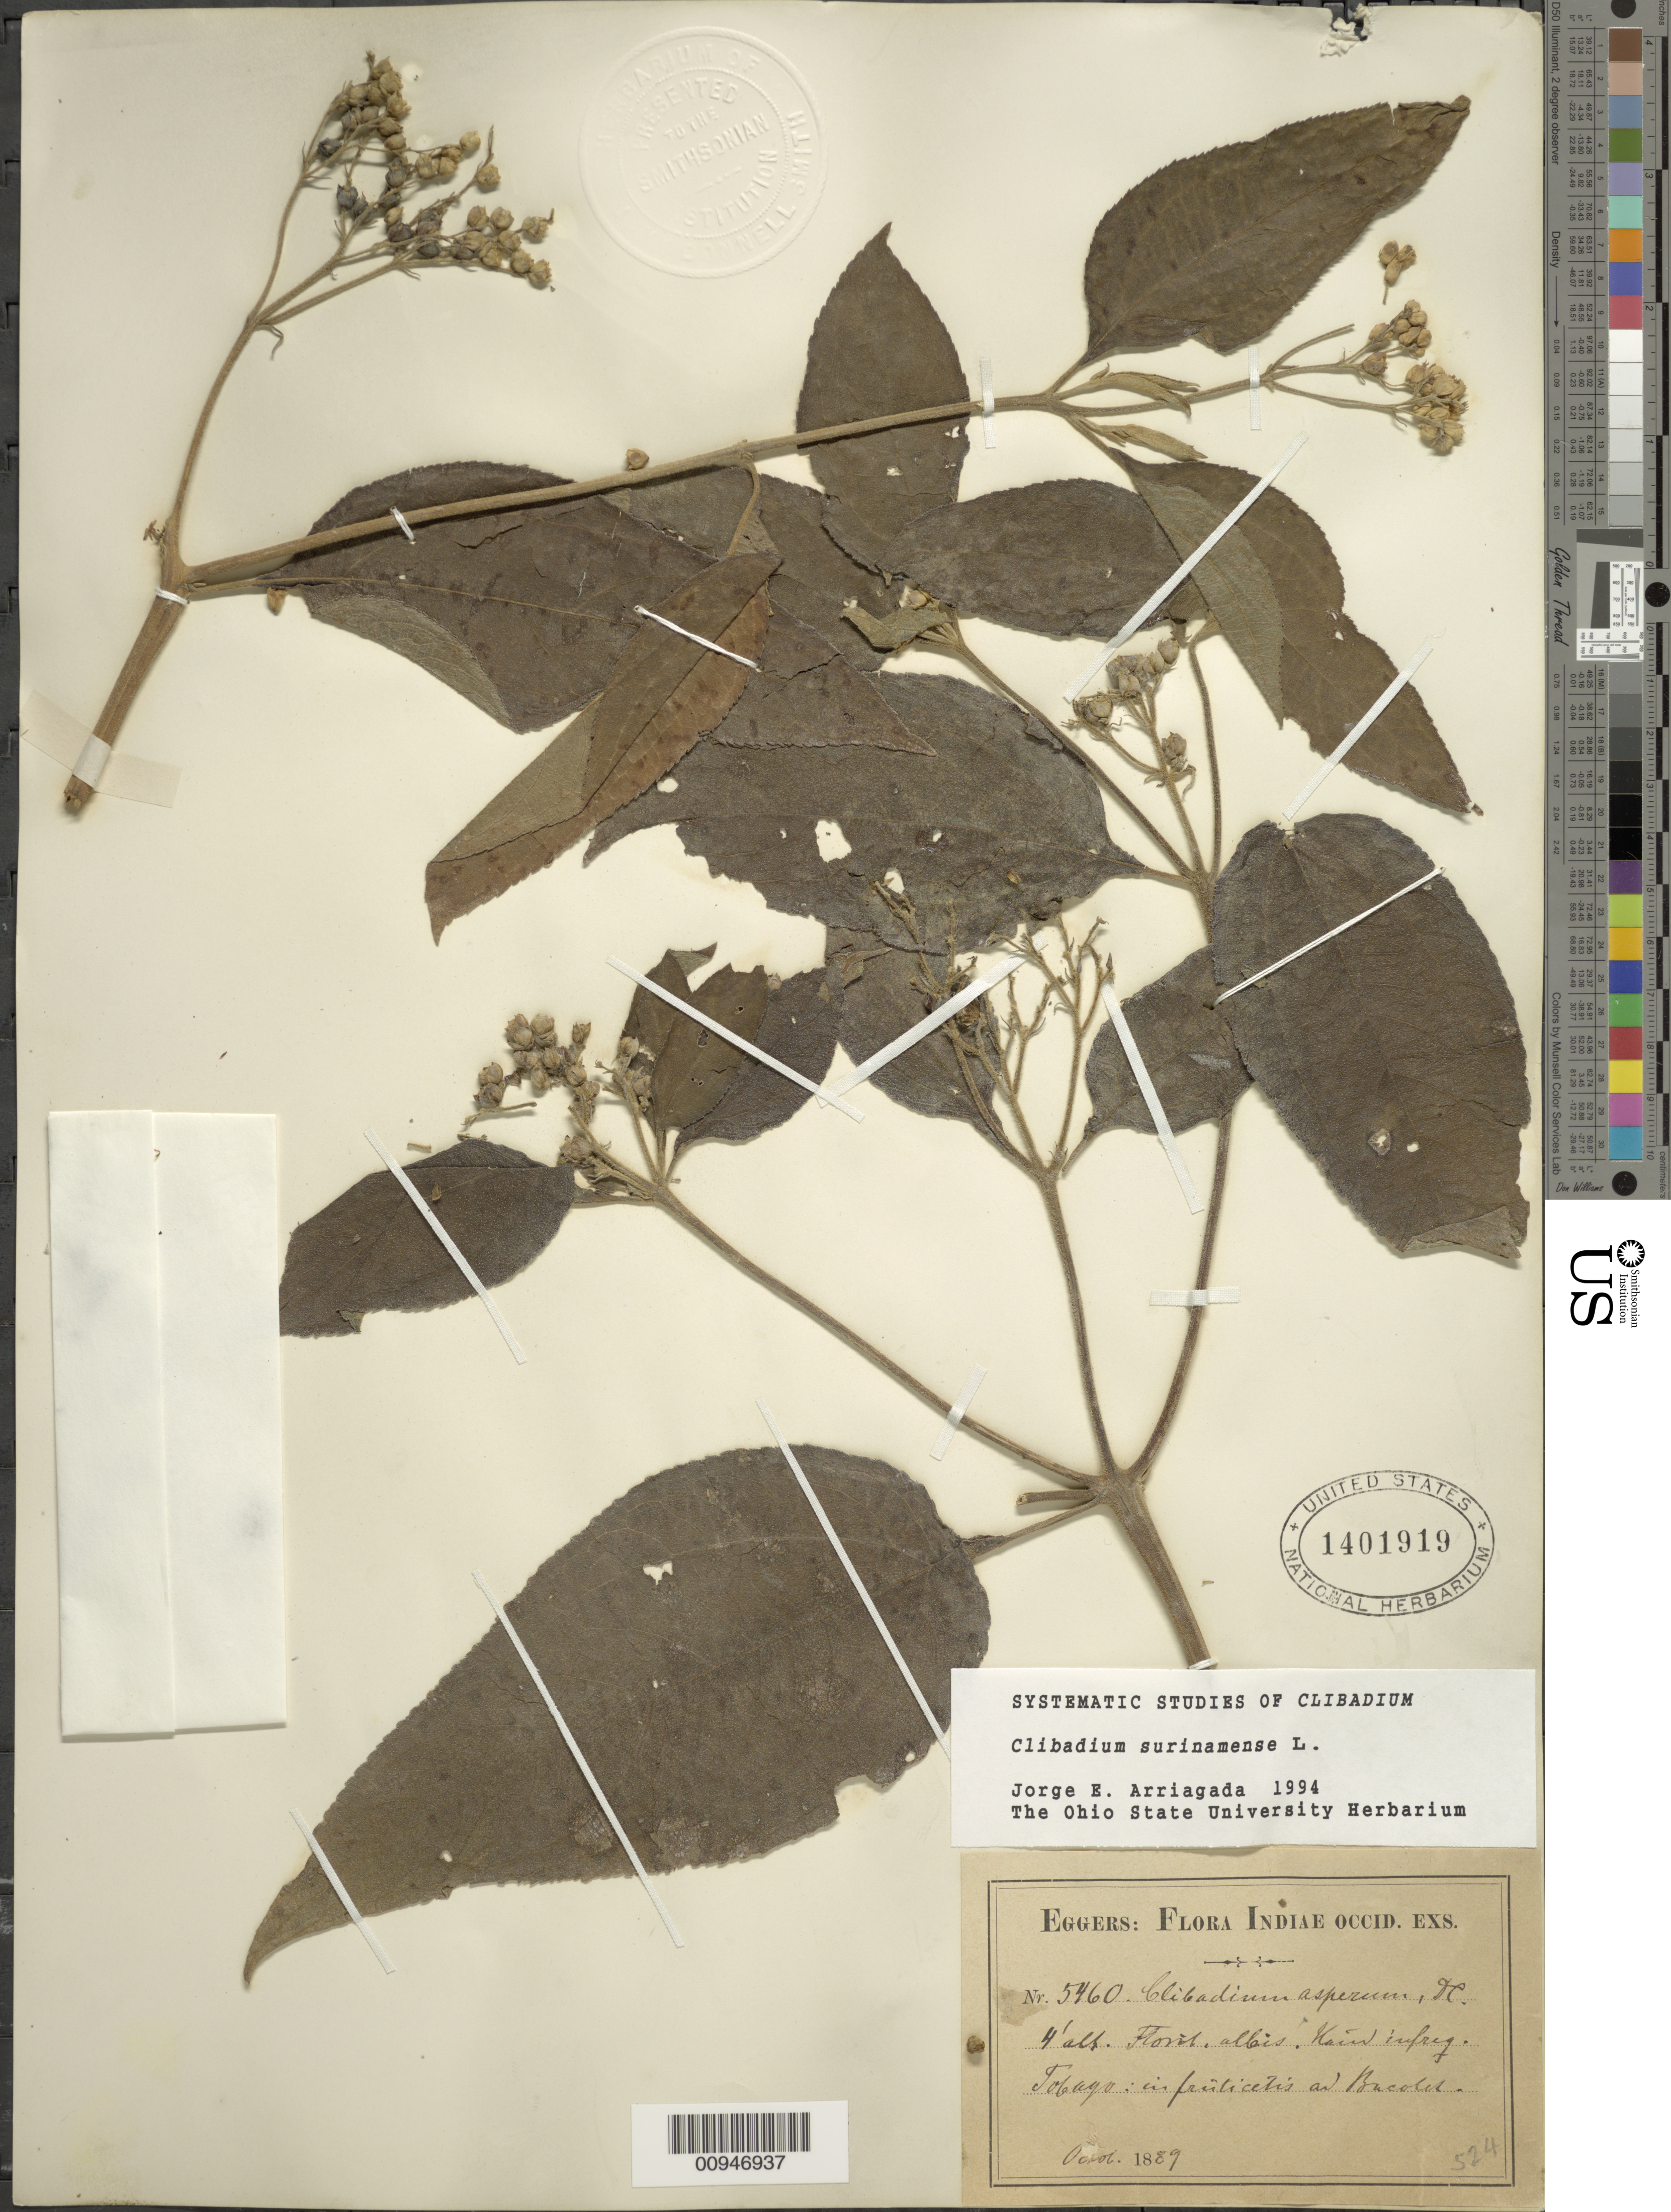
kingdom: Plantae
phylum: Tracheophyta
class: Magnoliopsida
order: Asterales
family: Asteraceae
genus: Clibadium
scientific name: Clibadium surinamense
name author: L.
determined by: Arriagada, J. E.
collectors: H. F. A. von Eggers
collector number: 5460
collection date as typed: Oct 1889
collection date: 1889-10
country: Trinidad and Tobago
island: Tobago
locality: Ad Bucoler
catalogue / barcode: US 1401919